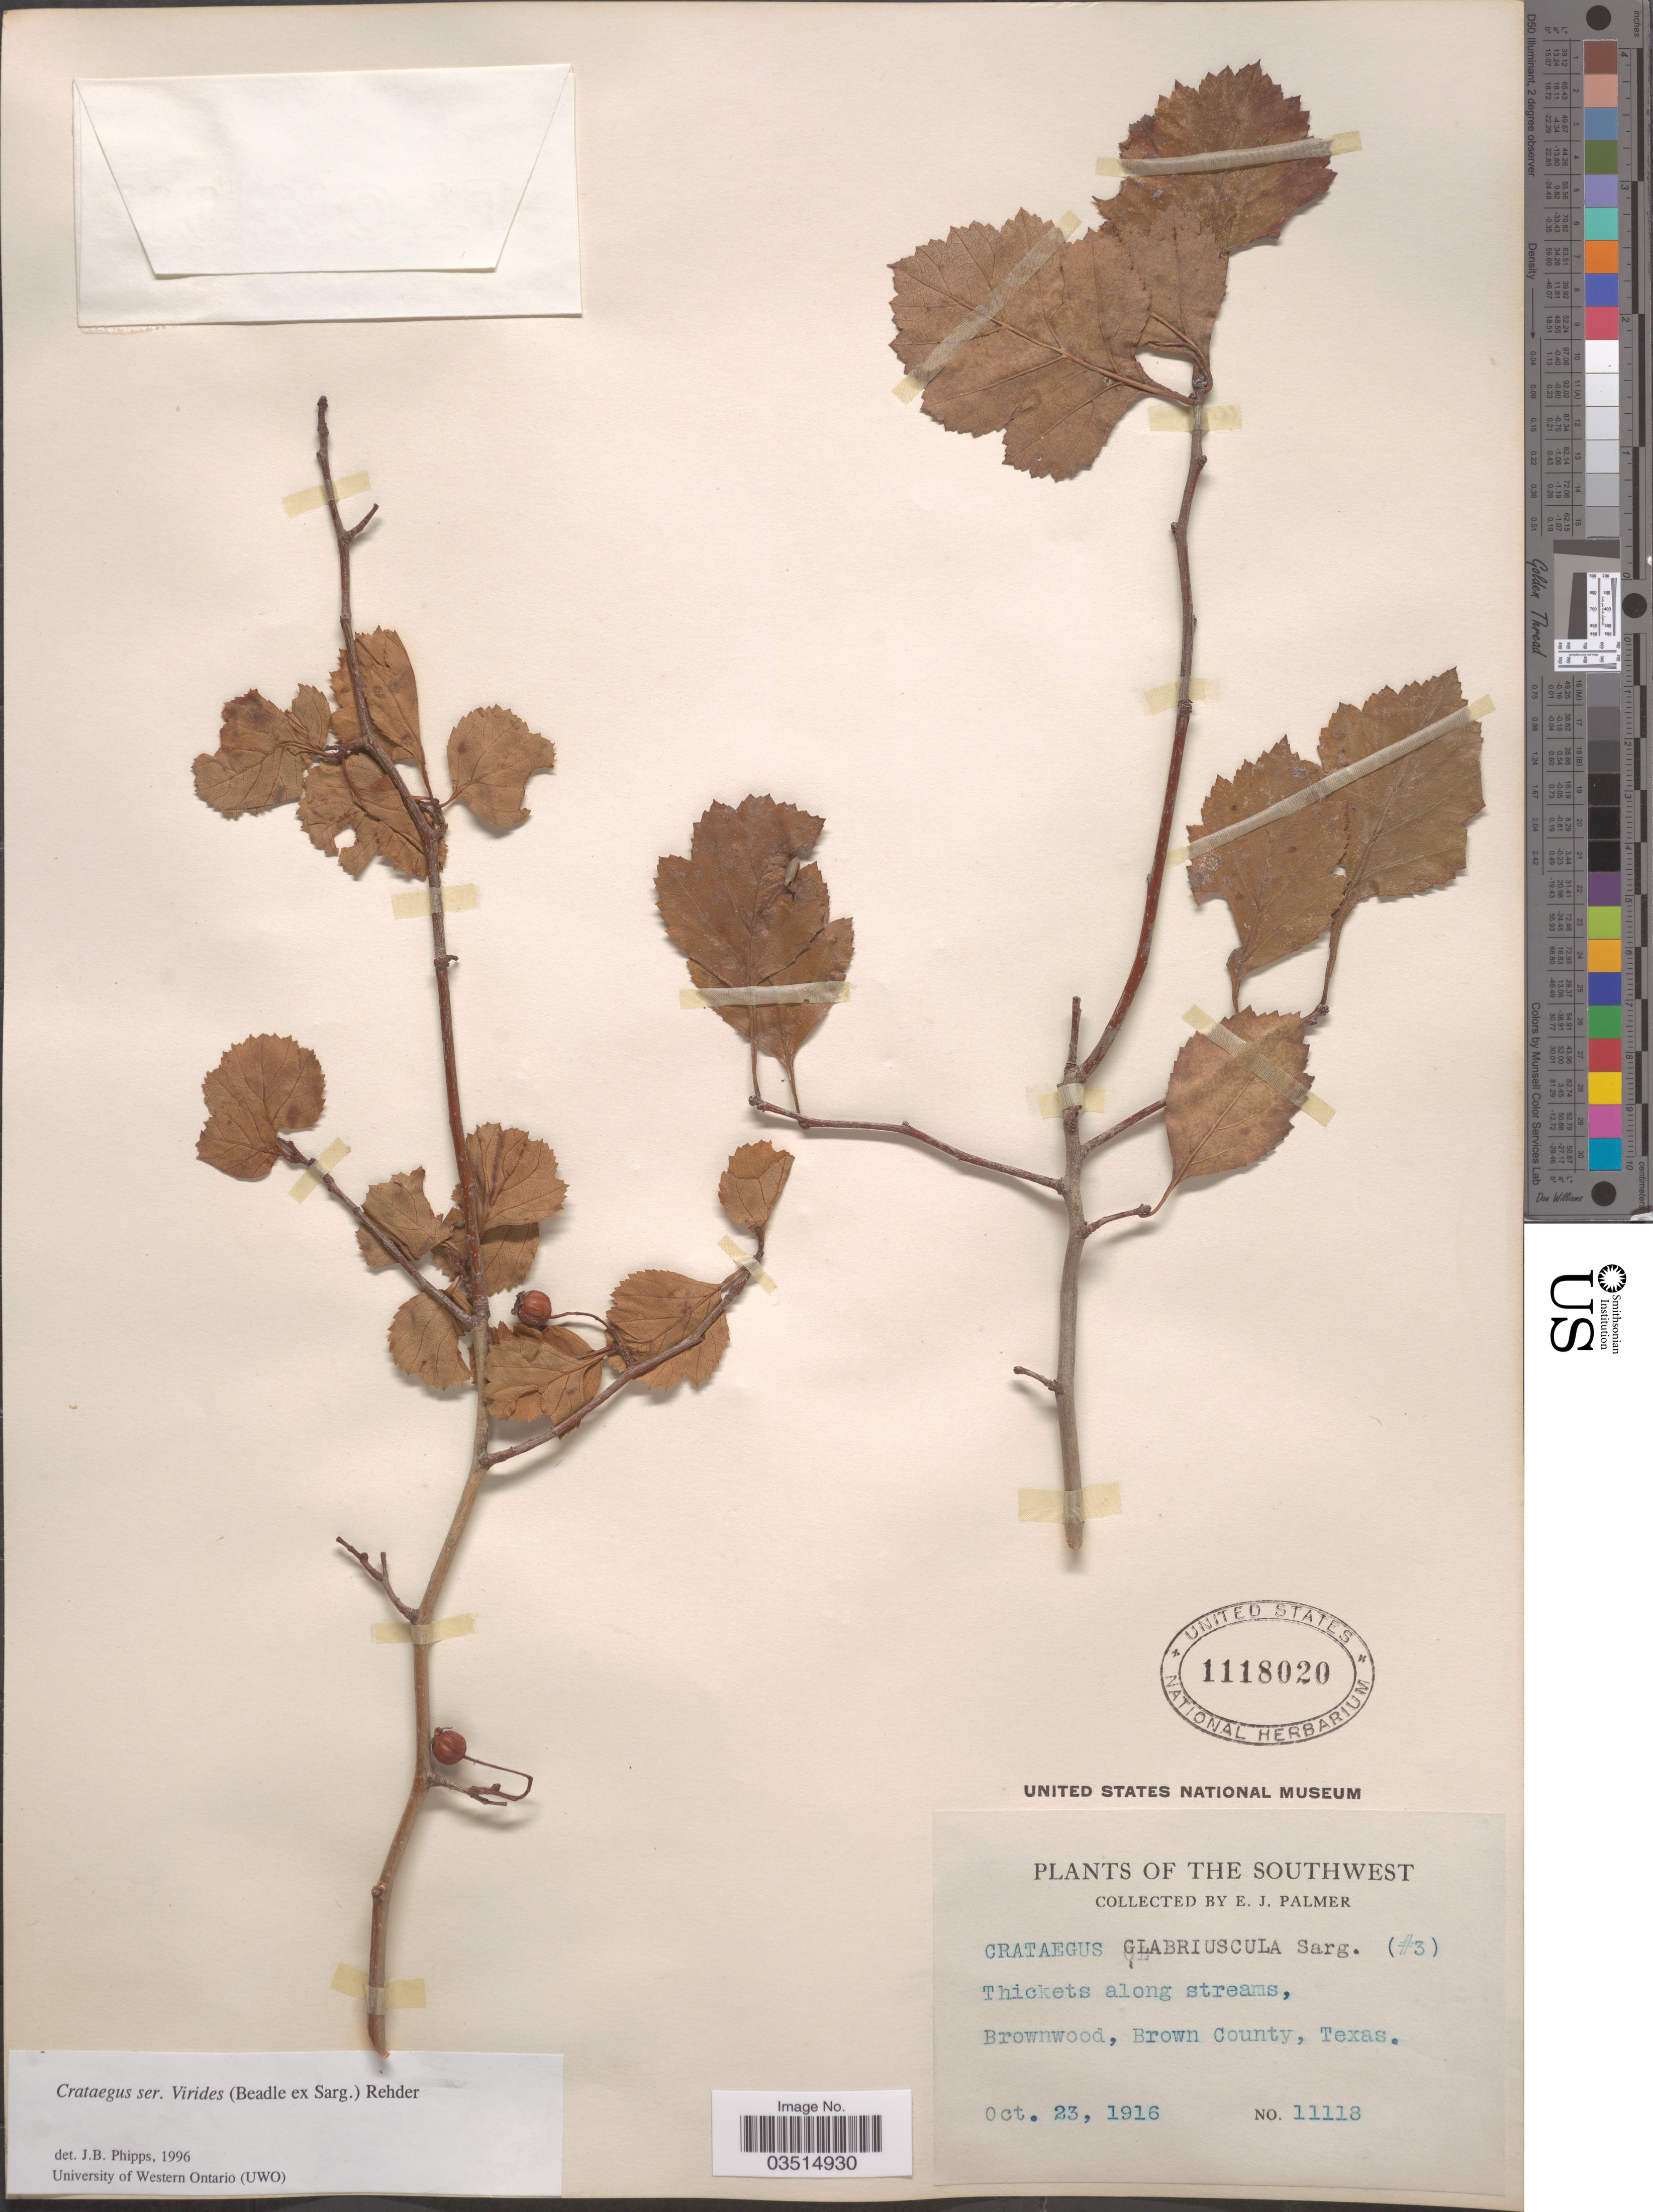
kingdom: Plantae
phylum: Tracheophyta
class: Magnoliopsida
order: Rosales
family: Rosaceae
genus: Crataegus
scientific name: Crataegus glabriuscula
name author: Sarg.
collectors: E. J. Palmer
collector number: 11118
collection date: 1916-10-23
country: United States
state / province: Texas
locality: The Southwest. Brownwood, Brown County.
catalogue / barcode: US 1118020